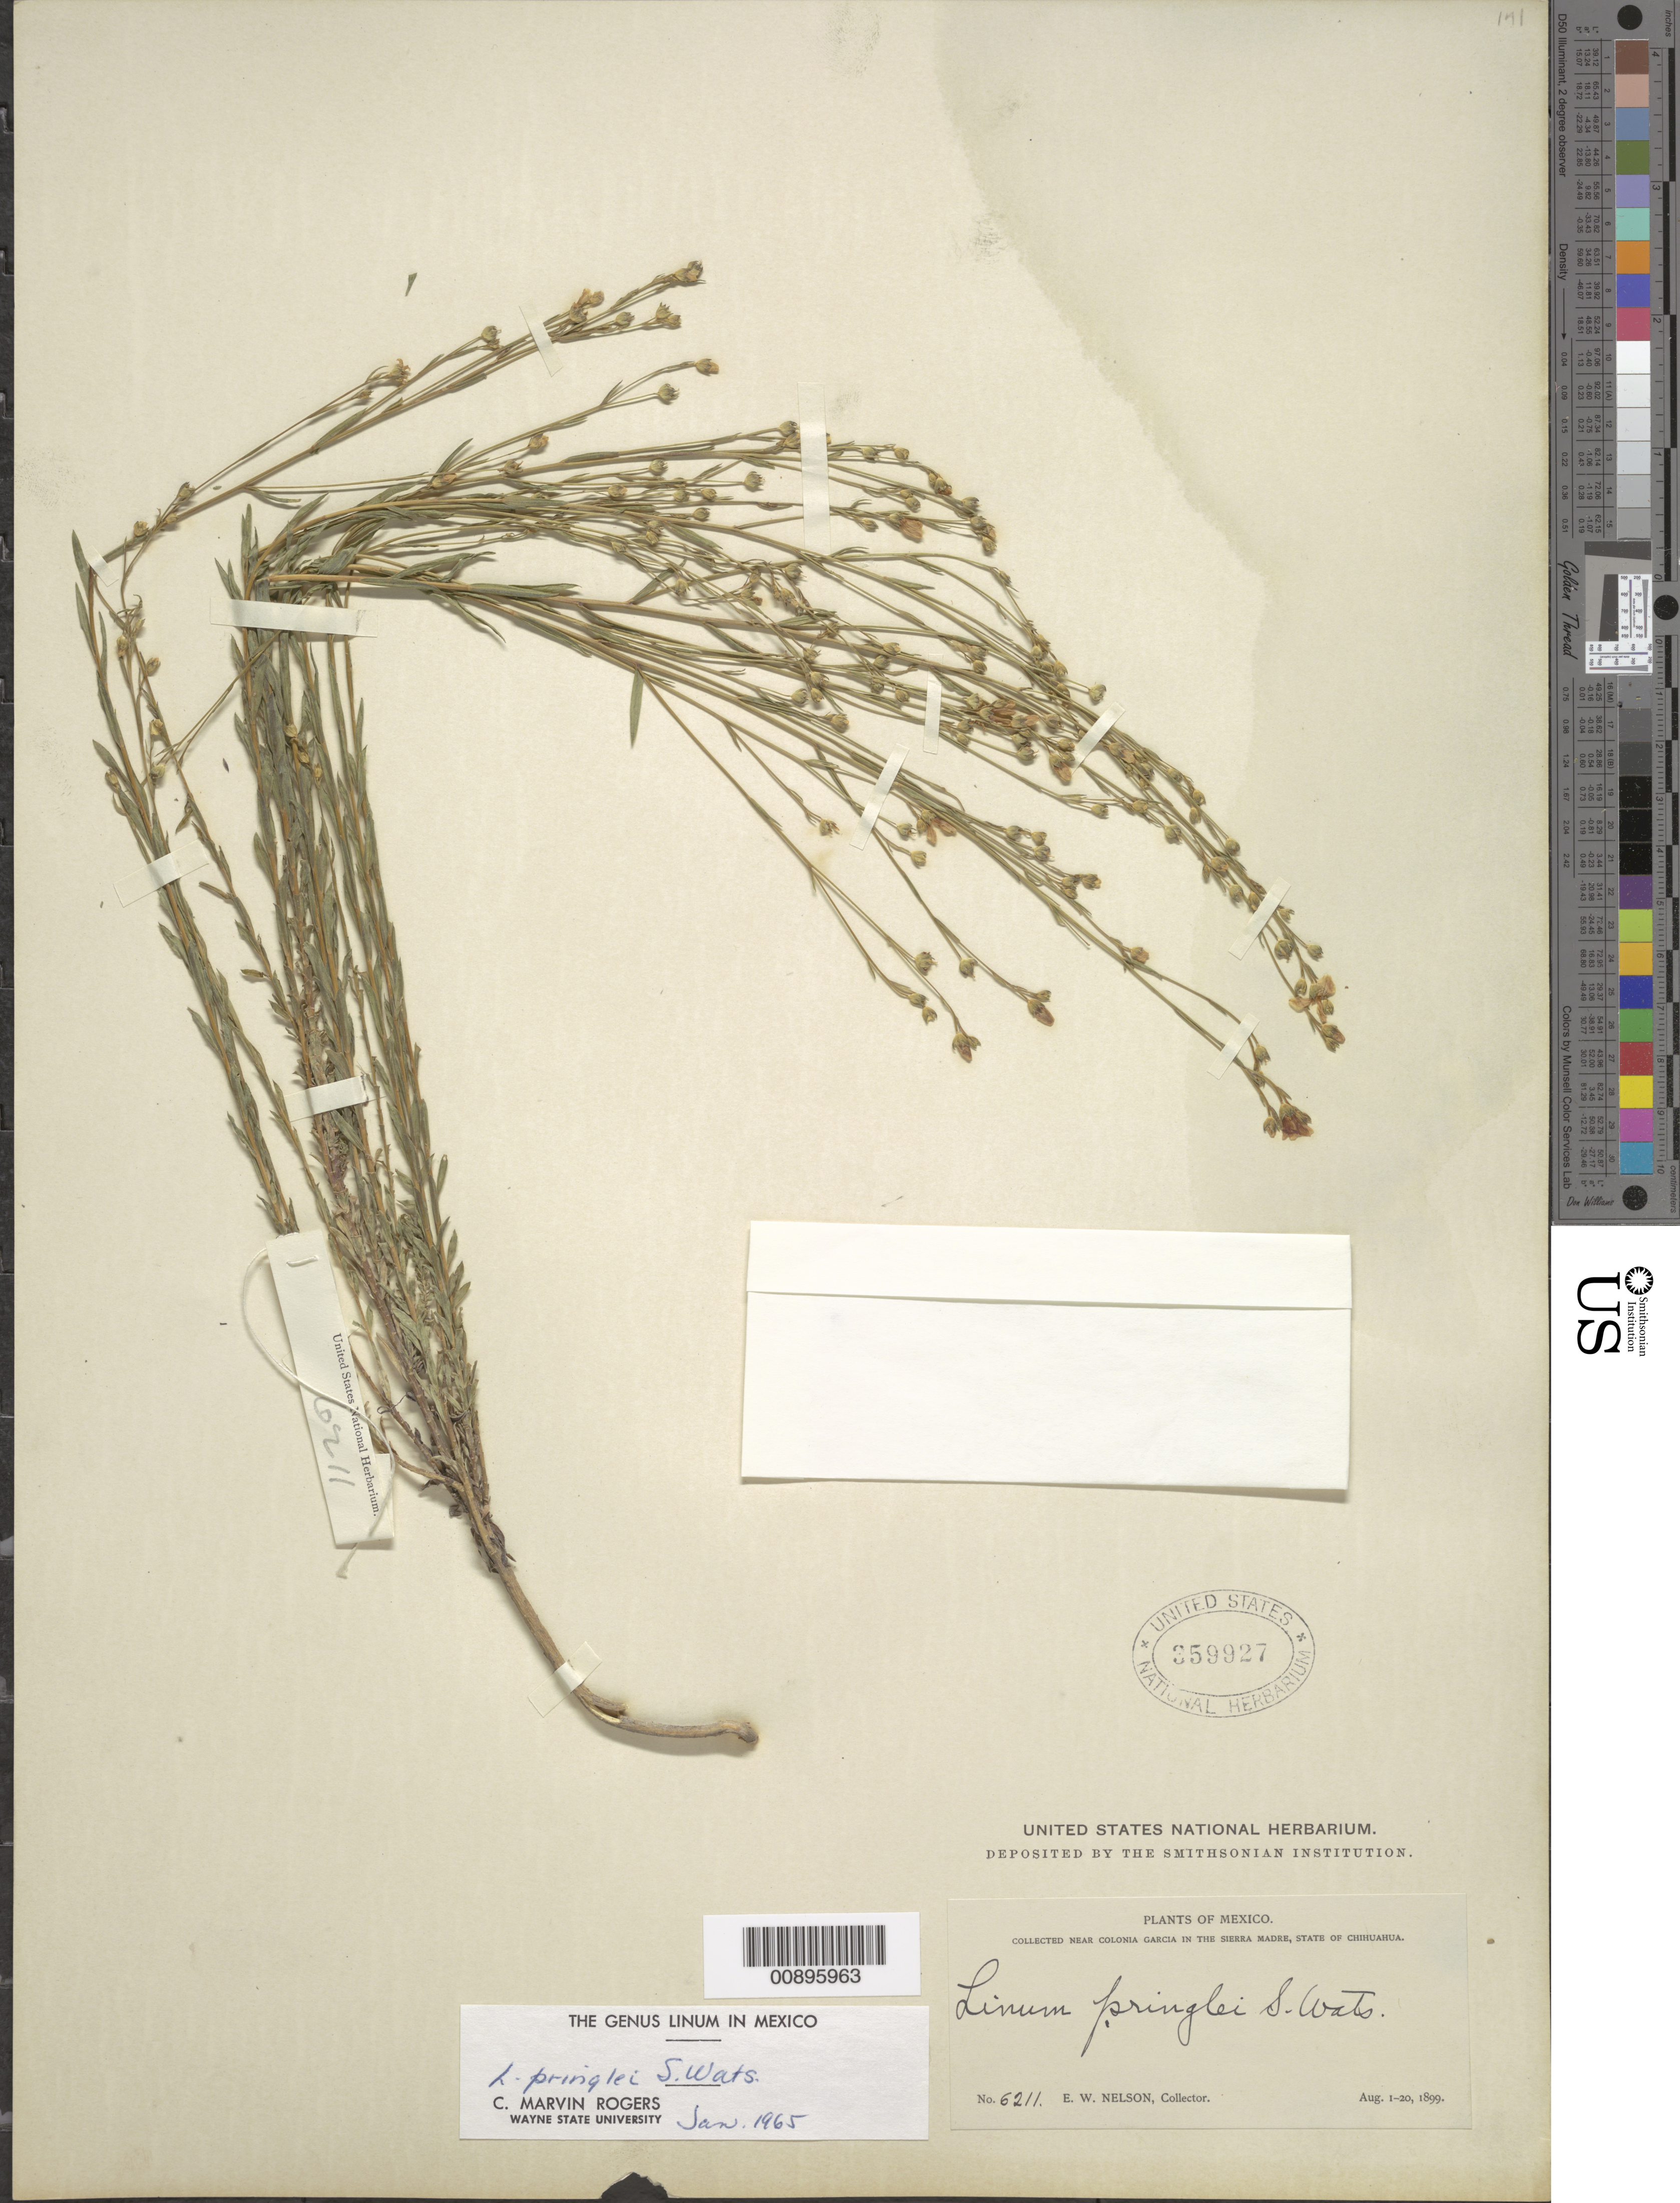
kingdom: Plantae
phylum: Tracheophyta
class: Magnoliopsida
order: Malpighiales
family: Linaceae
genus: Linum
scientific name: Linum puberulum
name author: (Engelm.) A. Heller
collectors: E. W. Nelson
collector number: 6211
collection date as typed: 01 Aug 1899 to 20 Aug 1899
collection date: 1899-08-01/1899-08-20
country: Mexico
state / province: Chihuahua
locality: Near Colonia García in the Sierra Madre, Chihuahua.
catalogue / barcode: US 359927